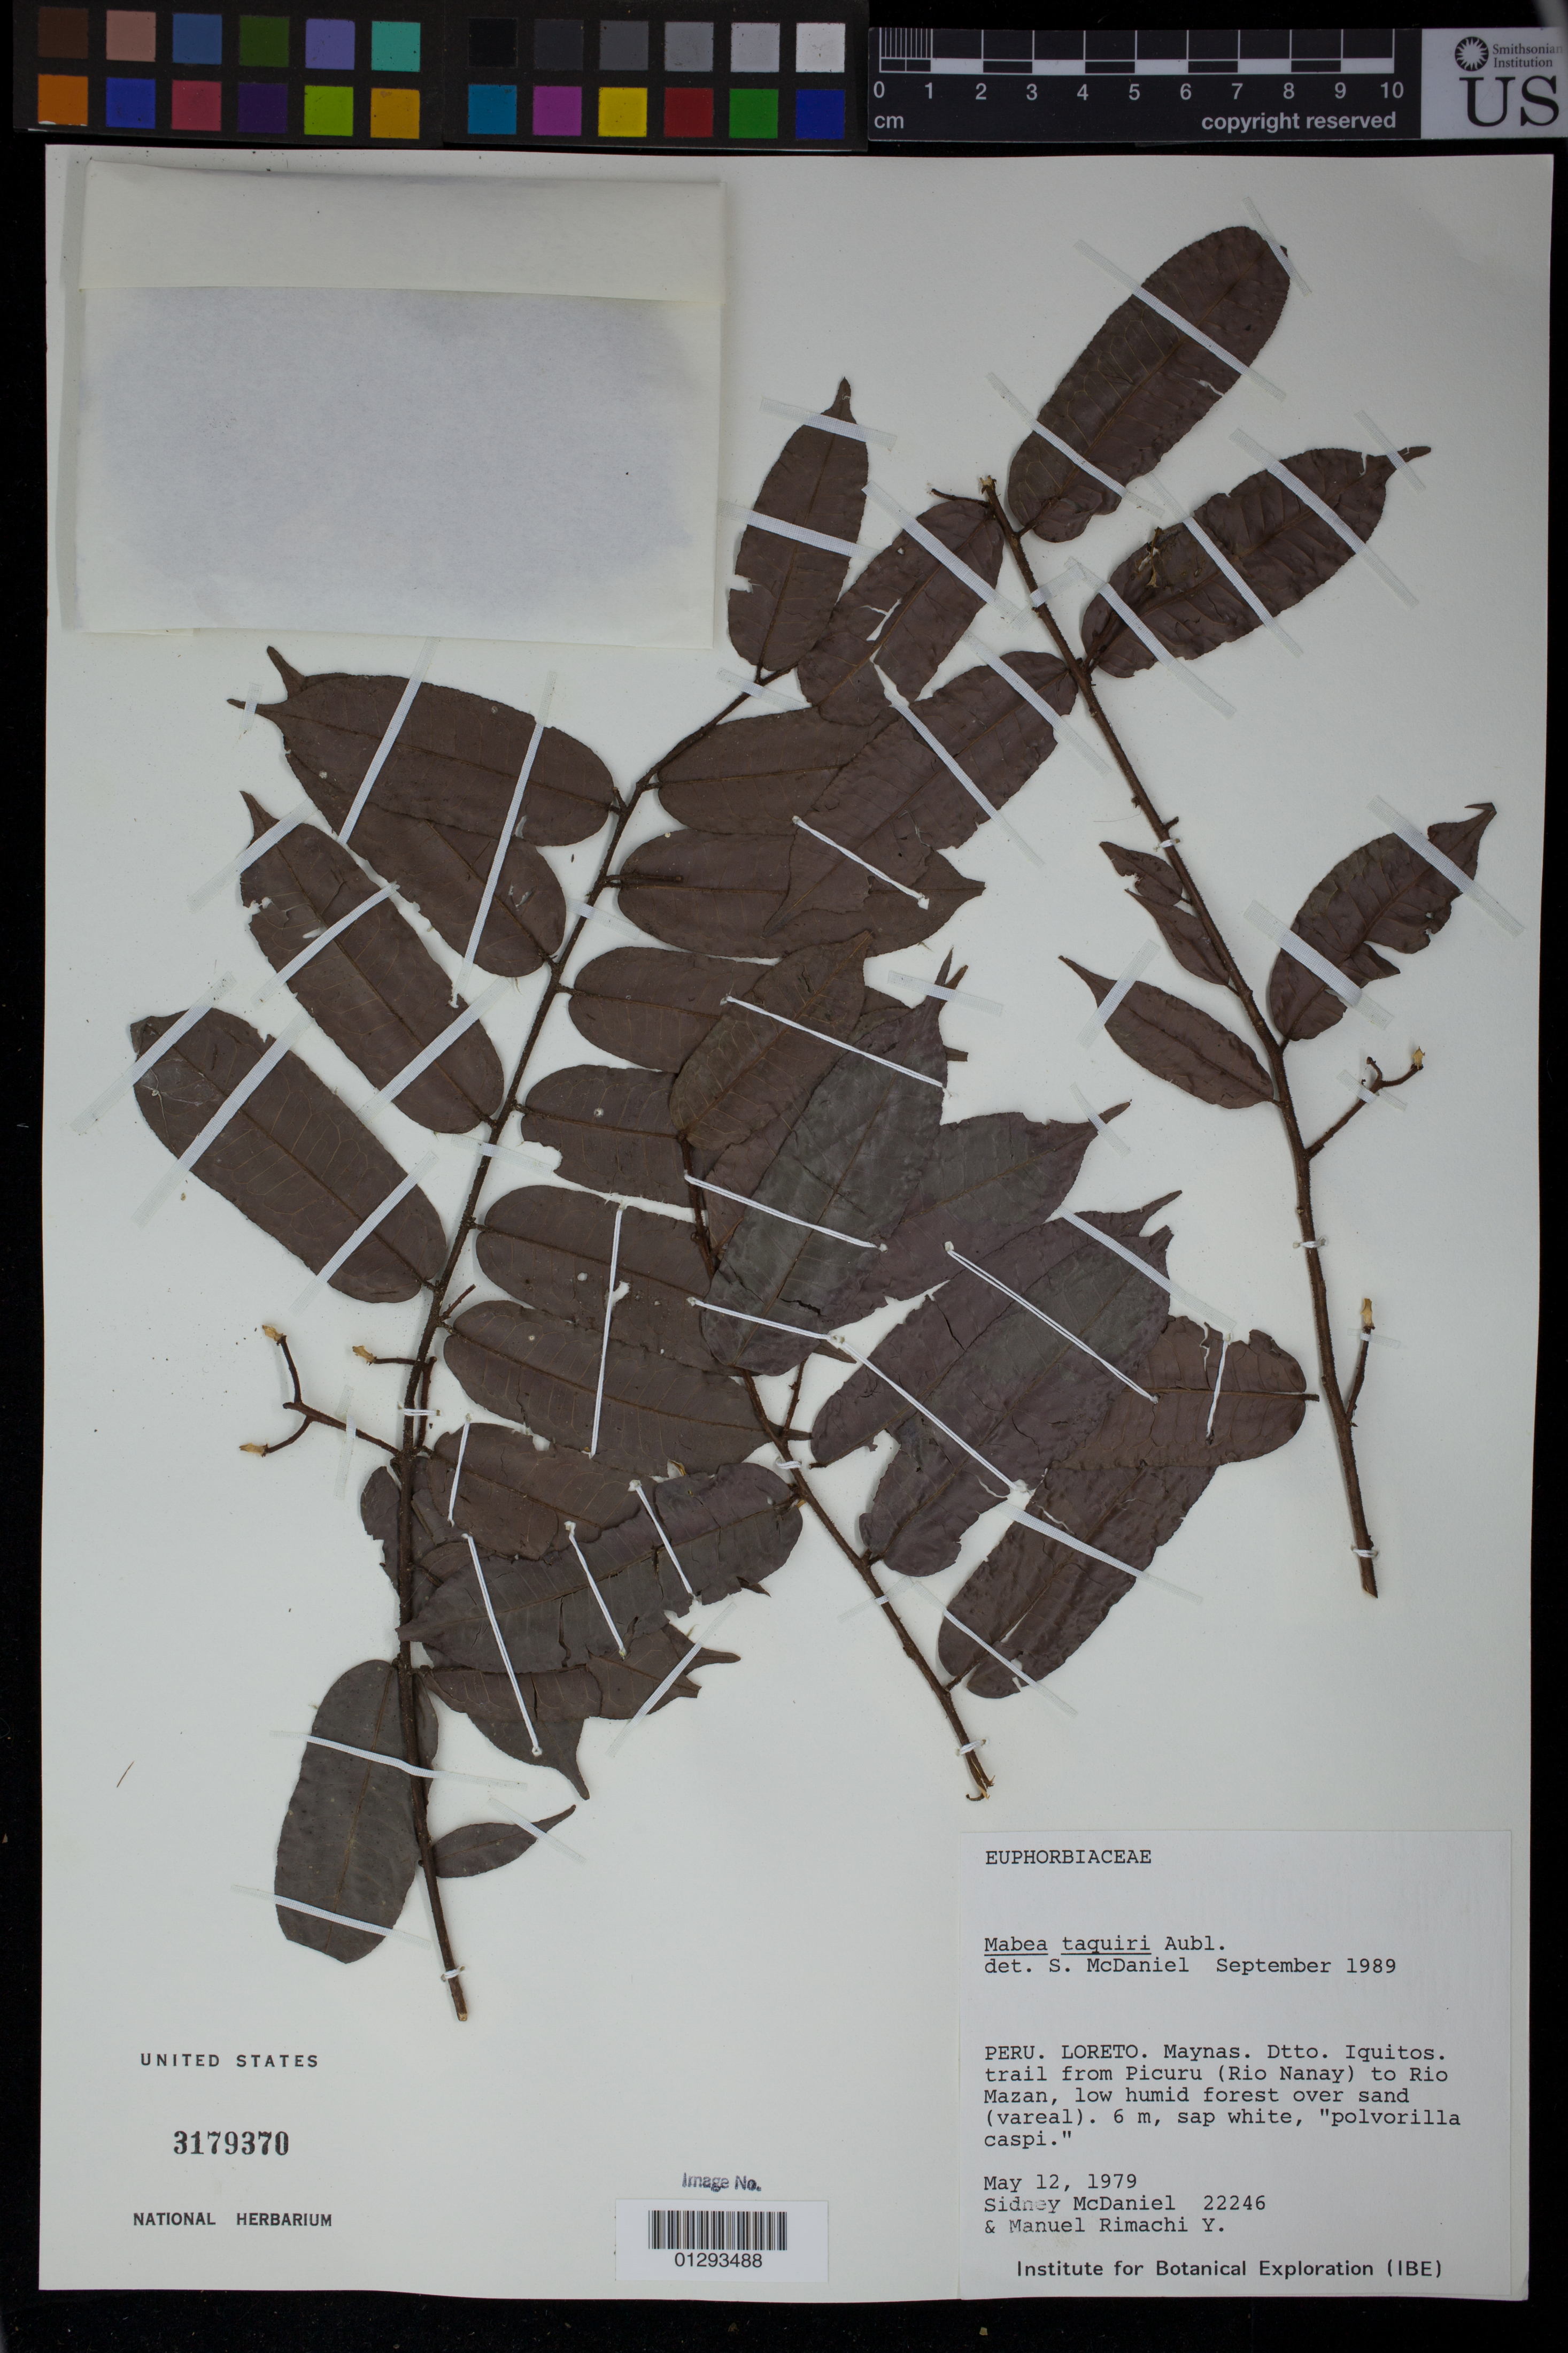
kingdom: Plantae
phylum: Tracheophyta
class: Magnoliopsida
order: Malpighiales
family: Euphorbiaceae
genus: Mabea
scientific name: Mabea taquari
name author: Aubl.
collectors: S. McDaniel & M. Rimachi Y.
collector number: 22246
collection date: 1979-05-12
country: Peru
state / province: Loreto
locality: Maynas, Dtto. Iquitos. Trail from Picuru (Rio Nanay) to Rio Mazan.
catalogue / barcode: US 3179370